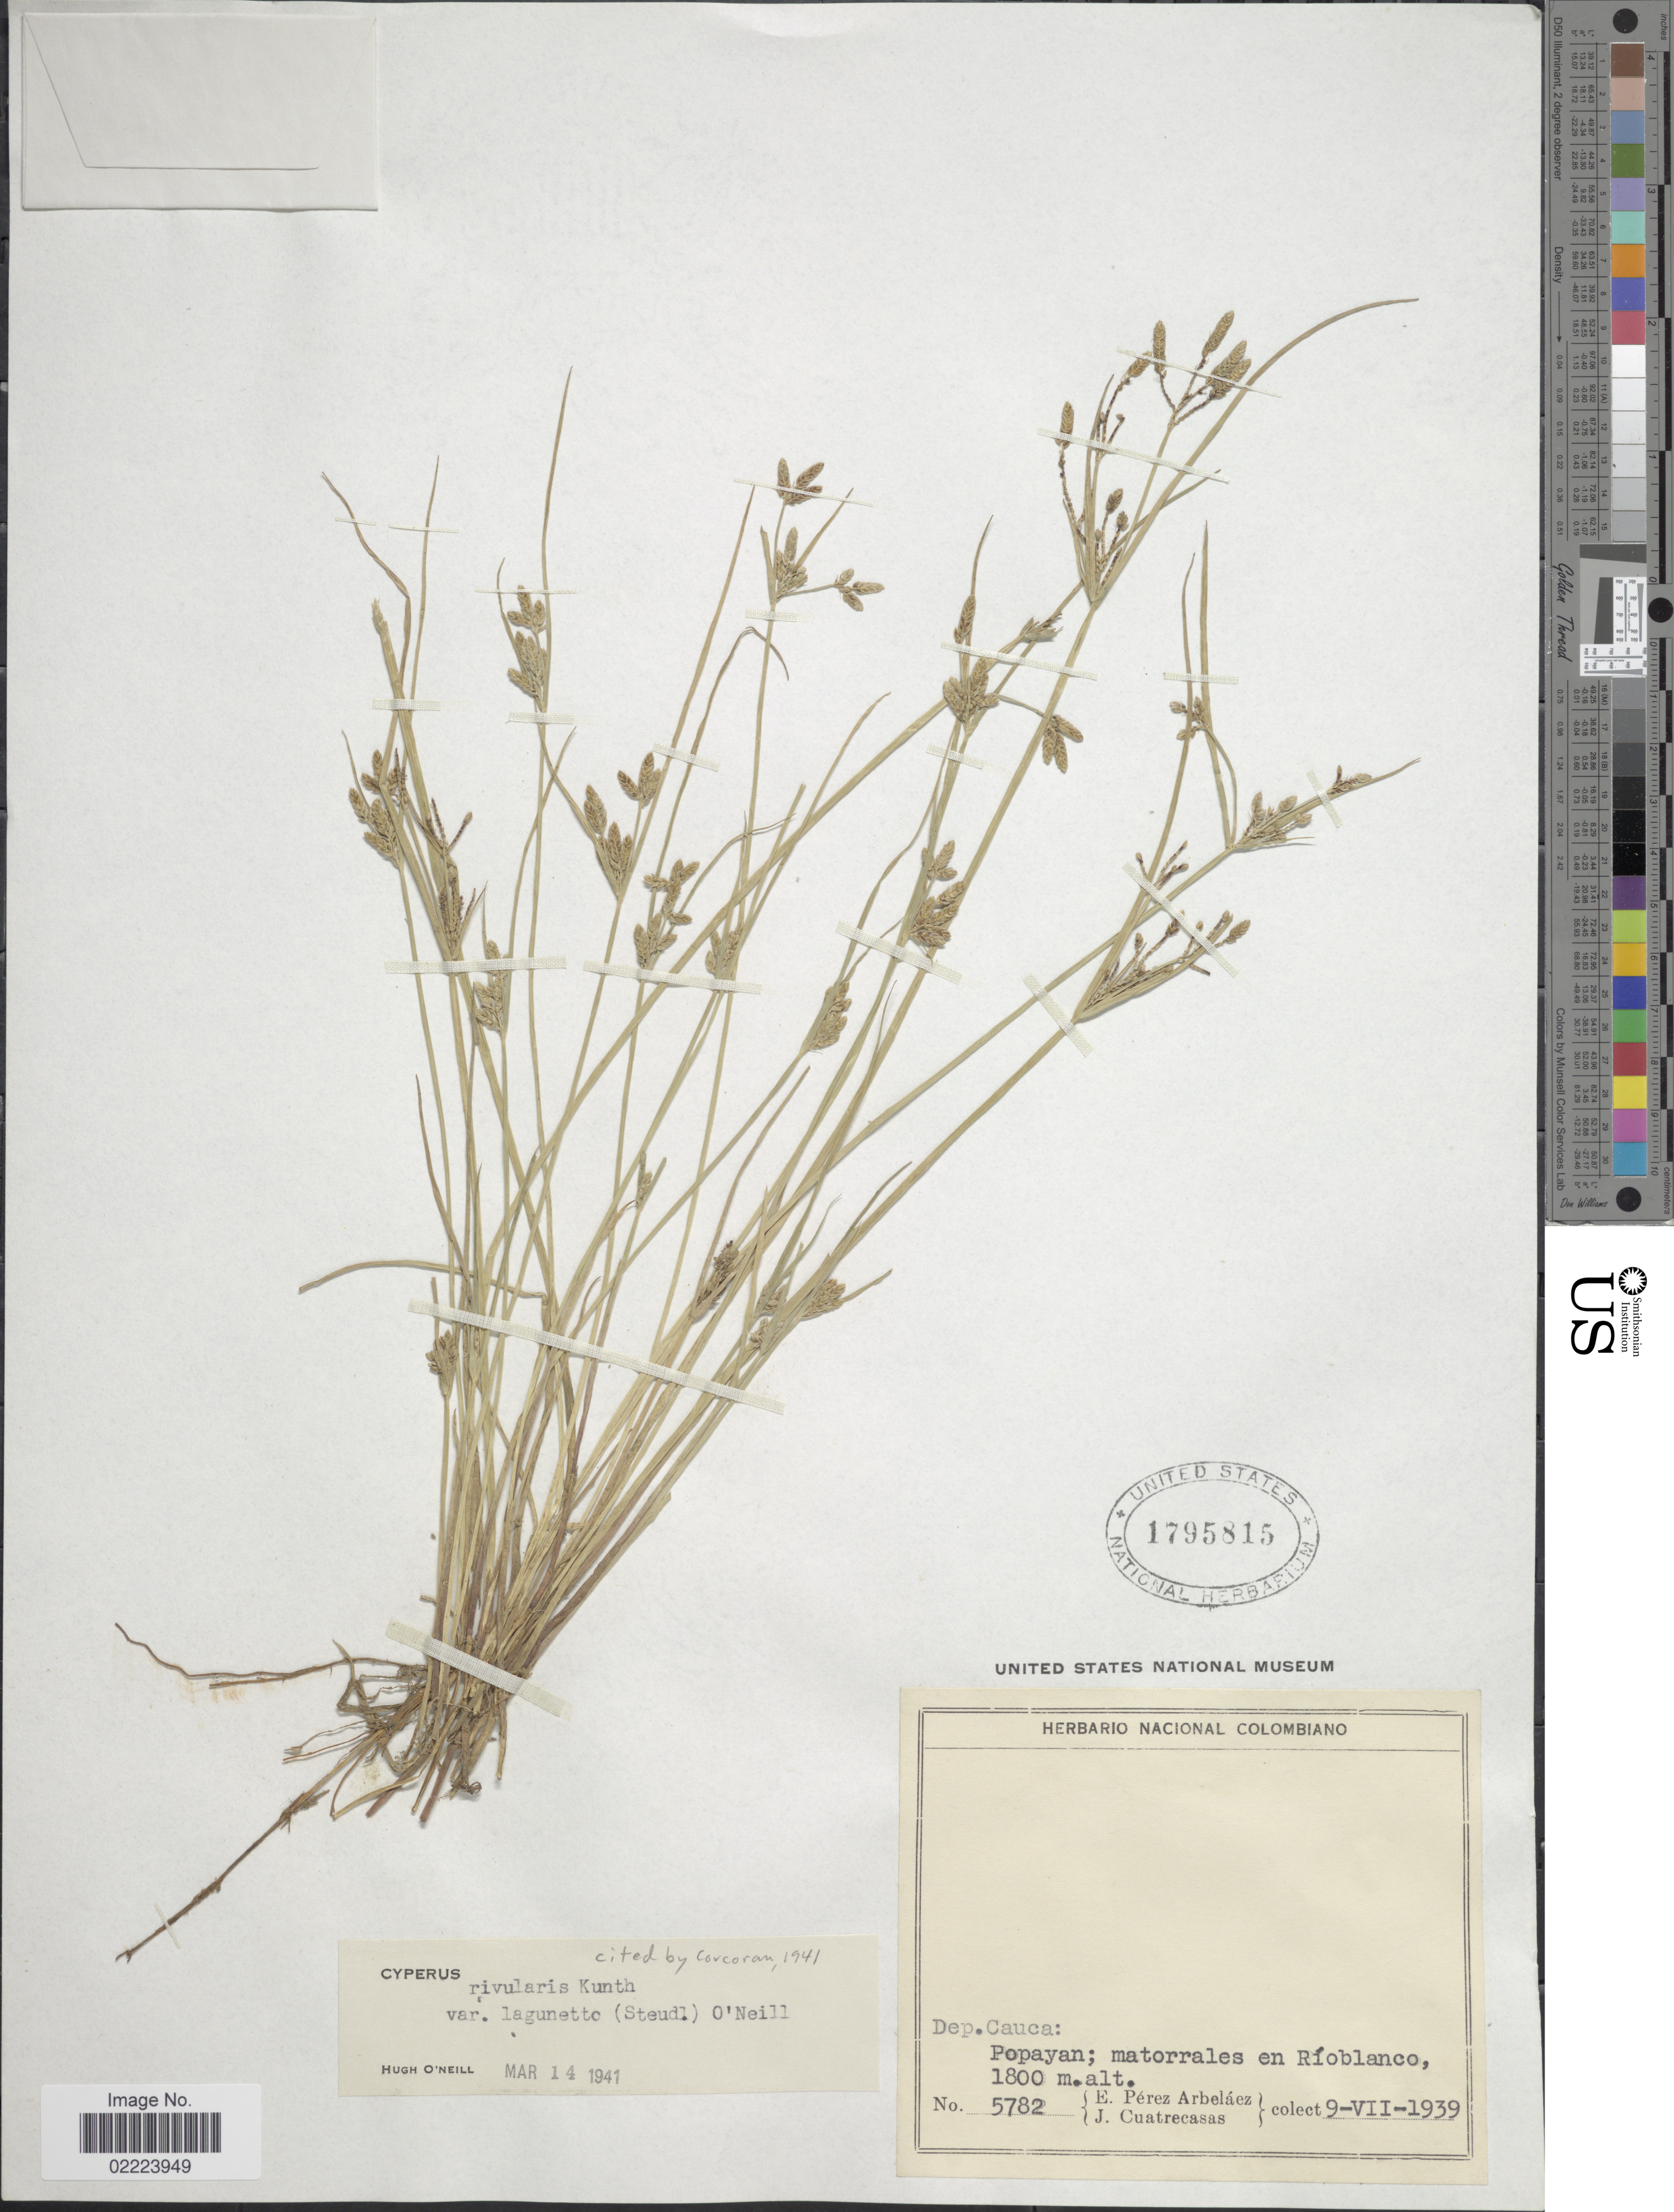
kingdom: Plantae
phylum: Tracheophyta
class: Liliopsida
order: Poales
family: Cyperaceae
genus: Cyperus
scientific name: Cyperus bipartitus Torr.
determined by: Strong, Mark T., (BOT), Smithsonian Institution - National Museum of Natural History (UNITED STATES)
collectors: E. Pérez Arbeláez & J. Cuatrecasas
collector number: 782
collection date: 1939-07-09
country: Colombia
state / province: Cauca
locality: Popayan: matorrales en Rioblanco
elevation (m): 1800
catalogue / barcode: US 1795815